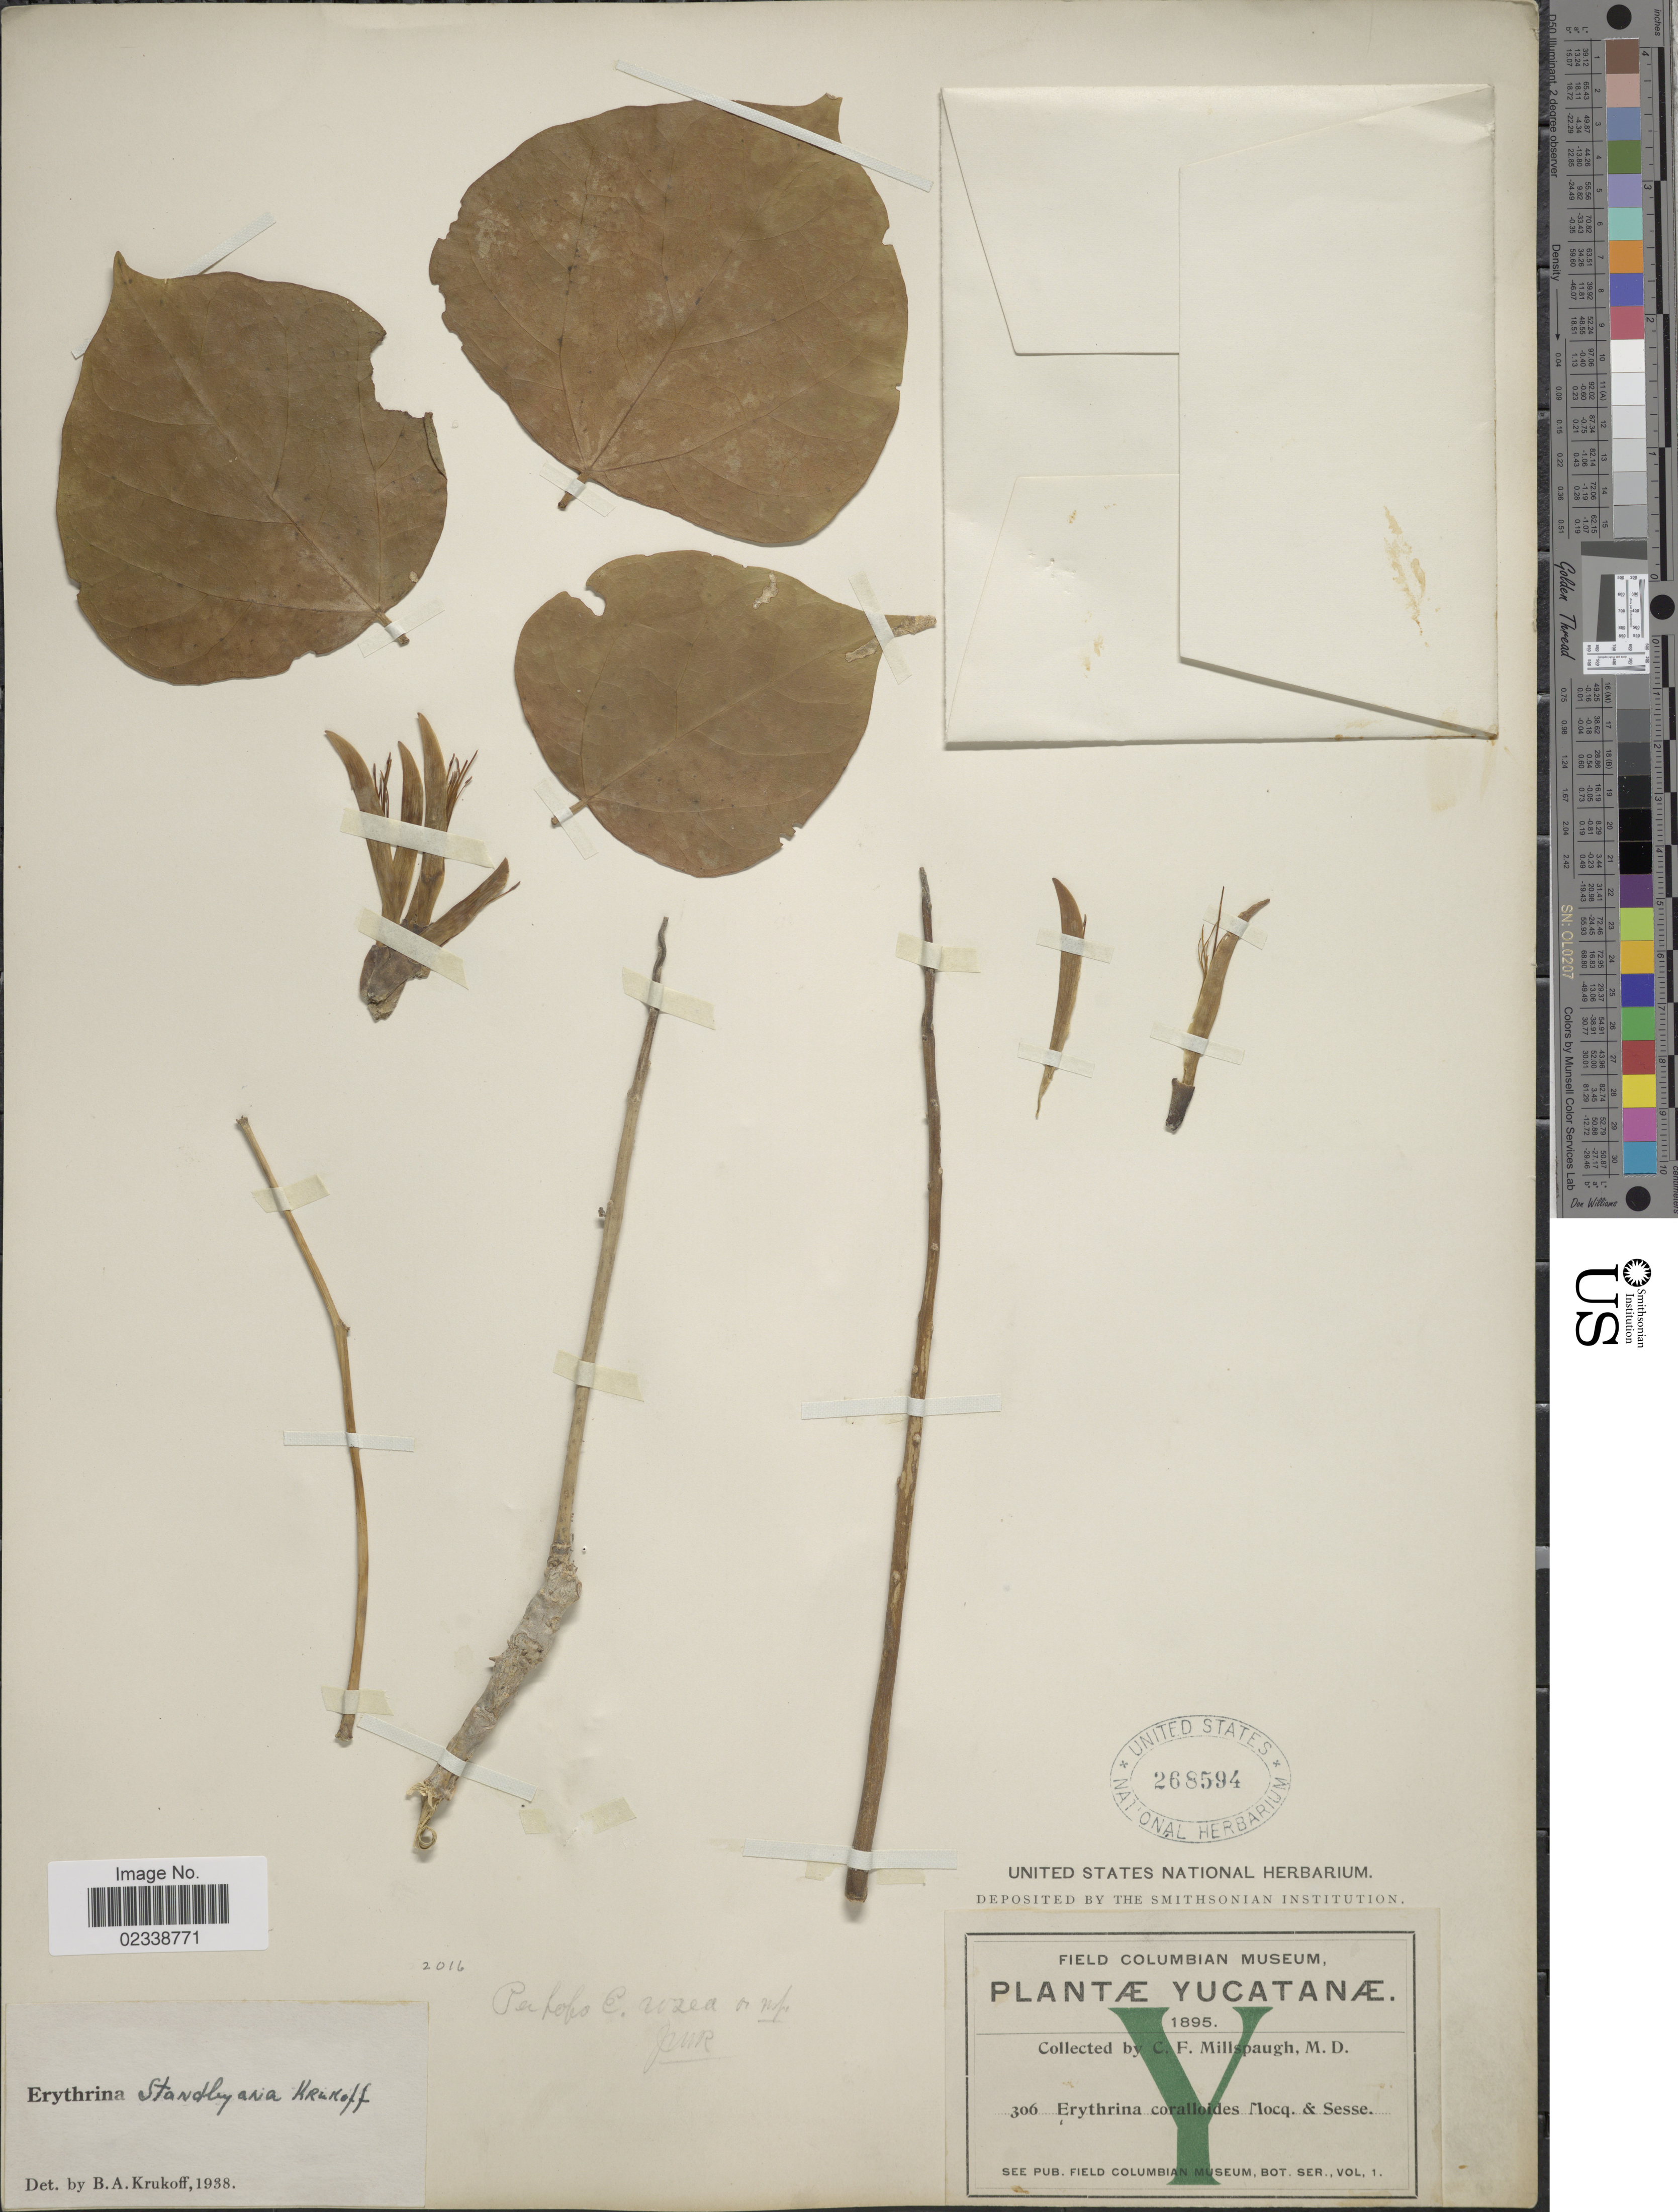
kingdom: Plantae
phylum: Tracheophyta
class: Magnoliopsida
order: Fabales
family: Fabaceae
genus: Erythrina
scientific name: Erythrina standleyana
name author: Krukoff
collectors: C. F. Millspaugh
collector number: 306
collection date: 1895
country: Mexico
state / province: Yucatán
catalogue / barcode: US 268594